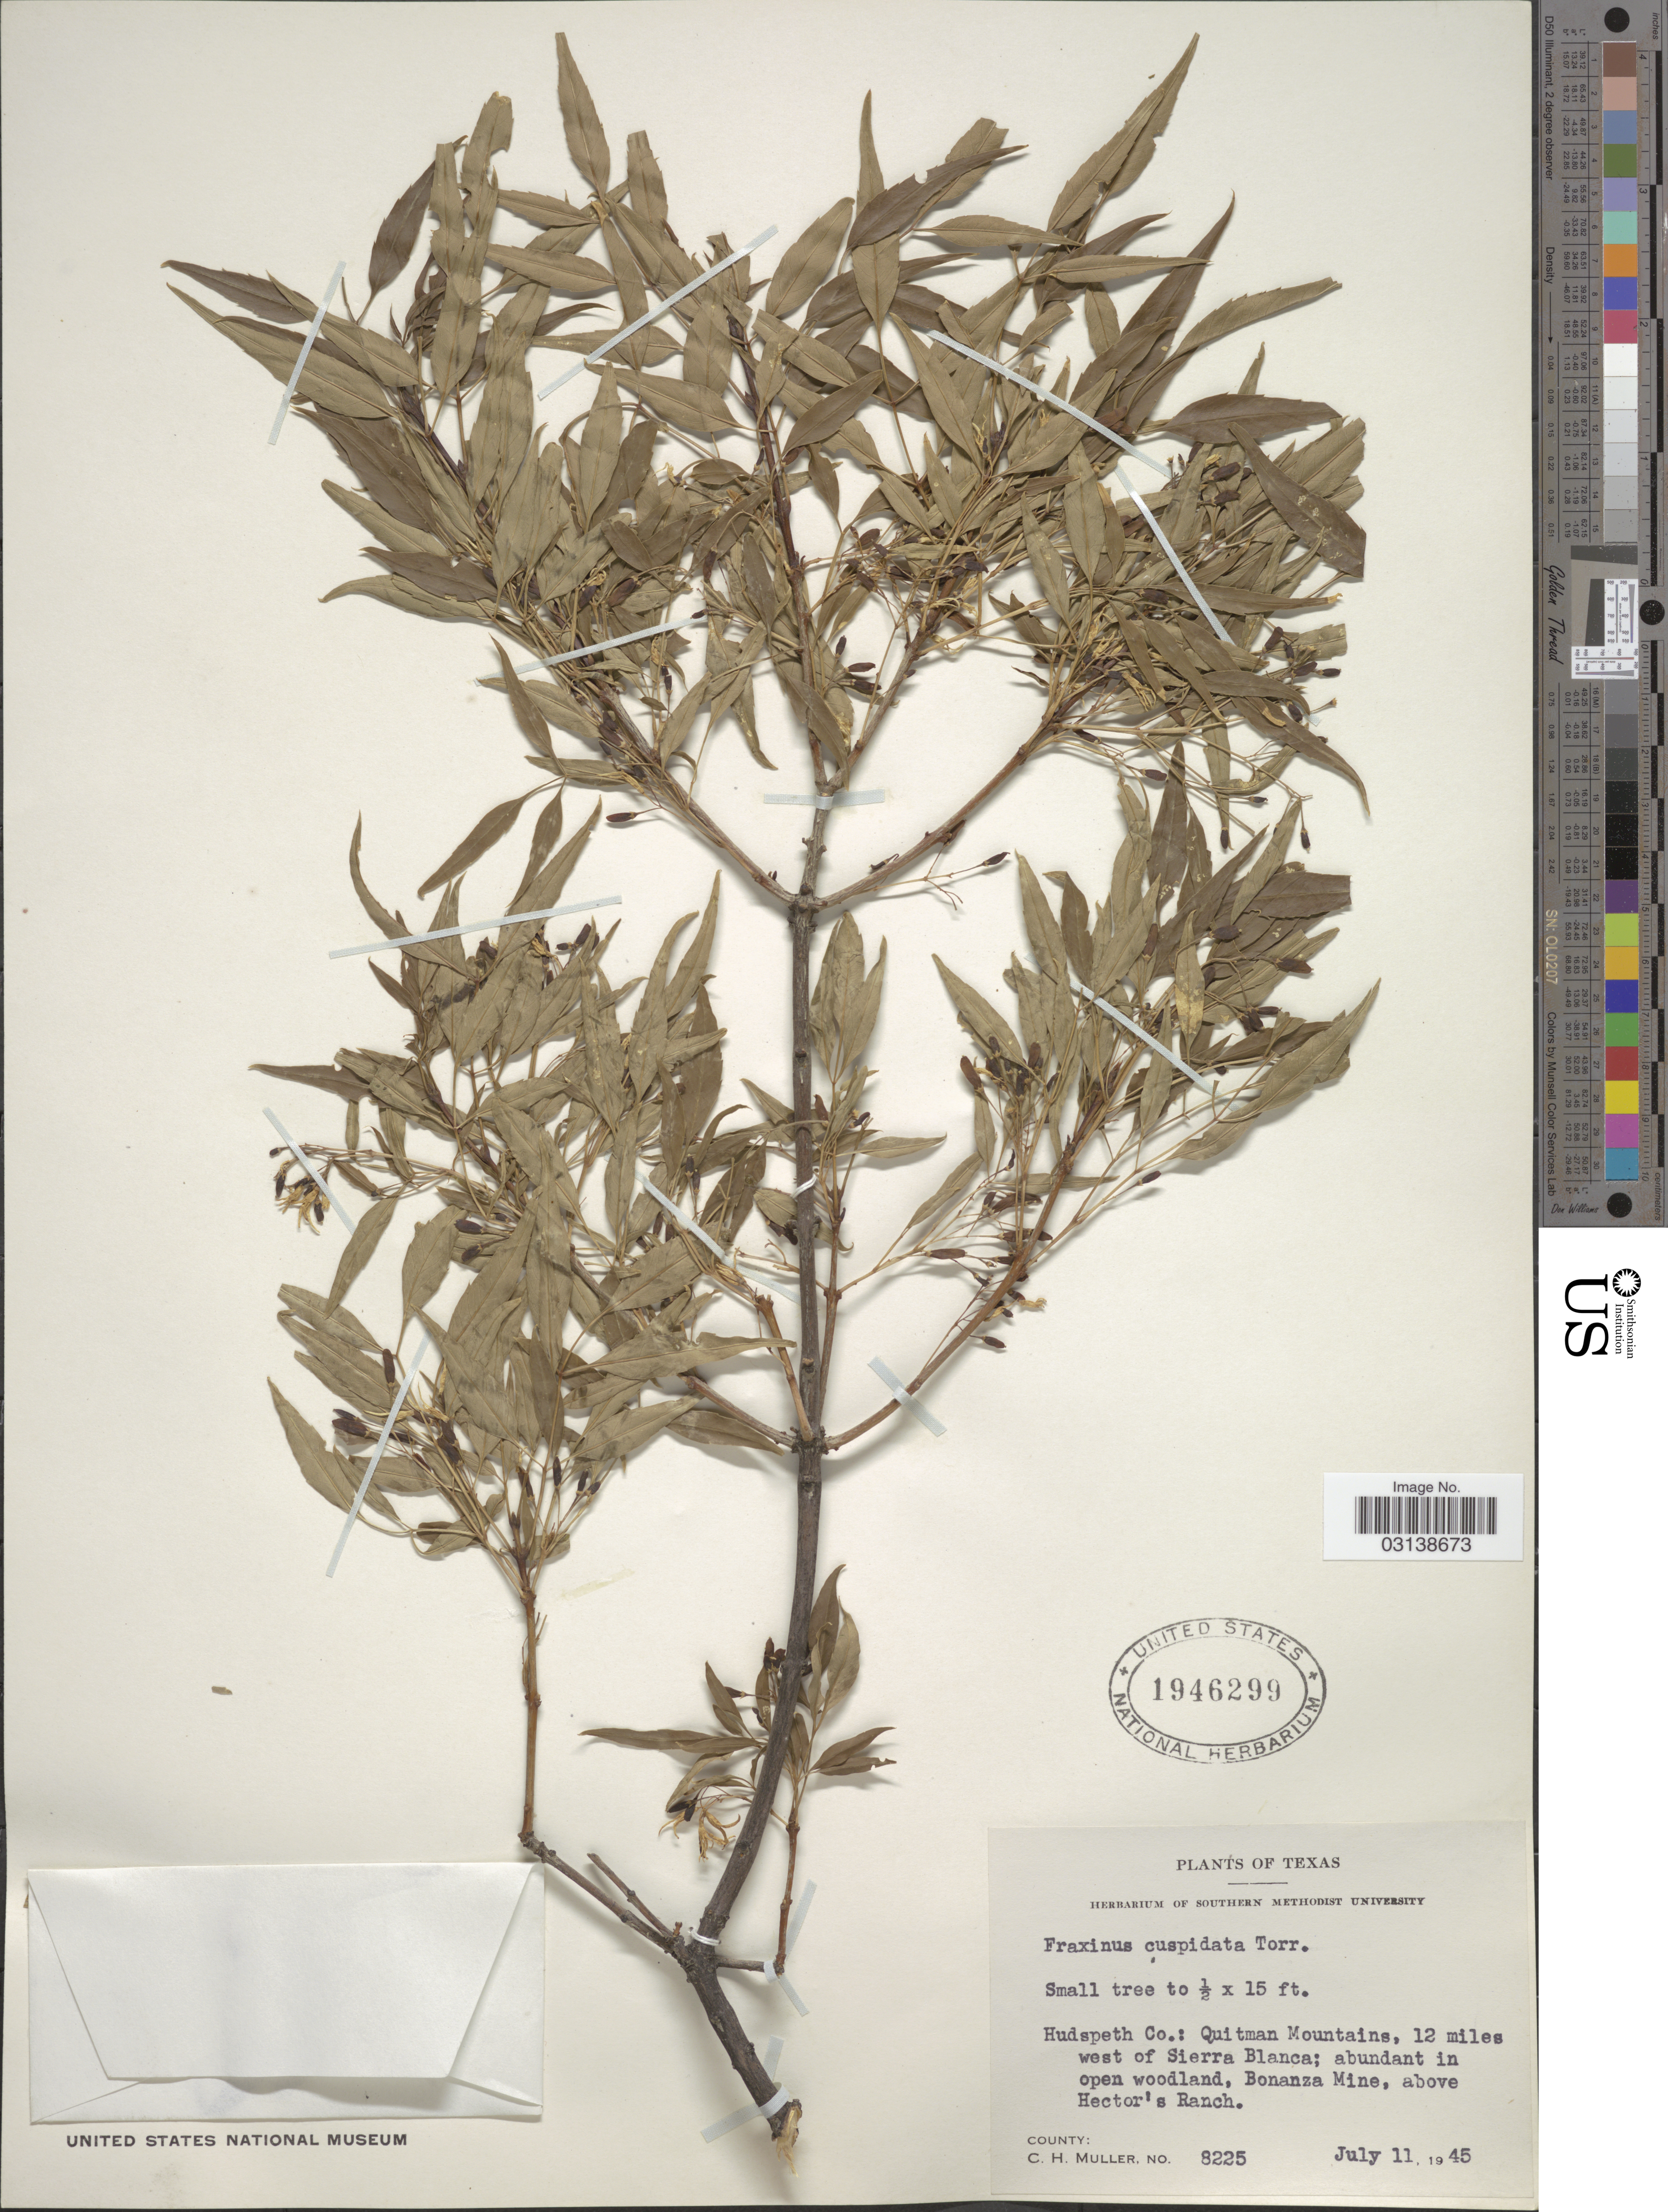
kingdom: Plantae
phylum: Tracheophyta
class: Magnoliopsida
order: Lamiales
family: Oleaceae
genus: Fraxinus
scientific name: Fraxinus cuspidata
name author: Torr.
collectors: C. H. Mueller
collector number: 8225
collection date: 1945-07-11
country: United States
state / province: Texas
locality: Hudspeth Co.: Quitman Mountains, 12 miles west of Sierra Blanca; Bonanza Mine, above Hector's Ranch.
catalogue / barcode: US 1946299